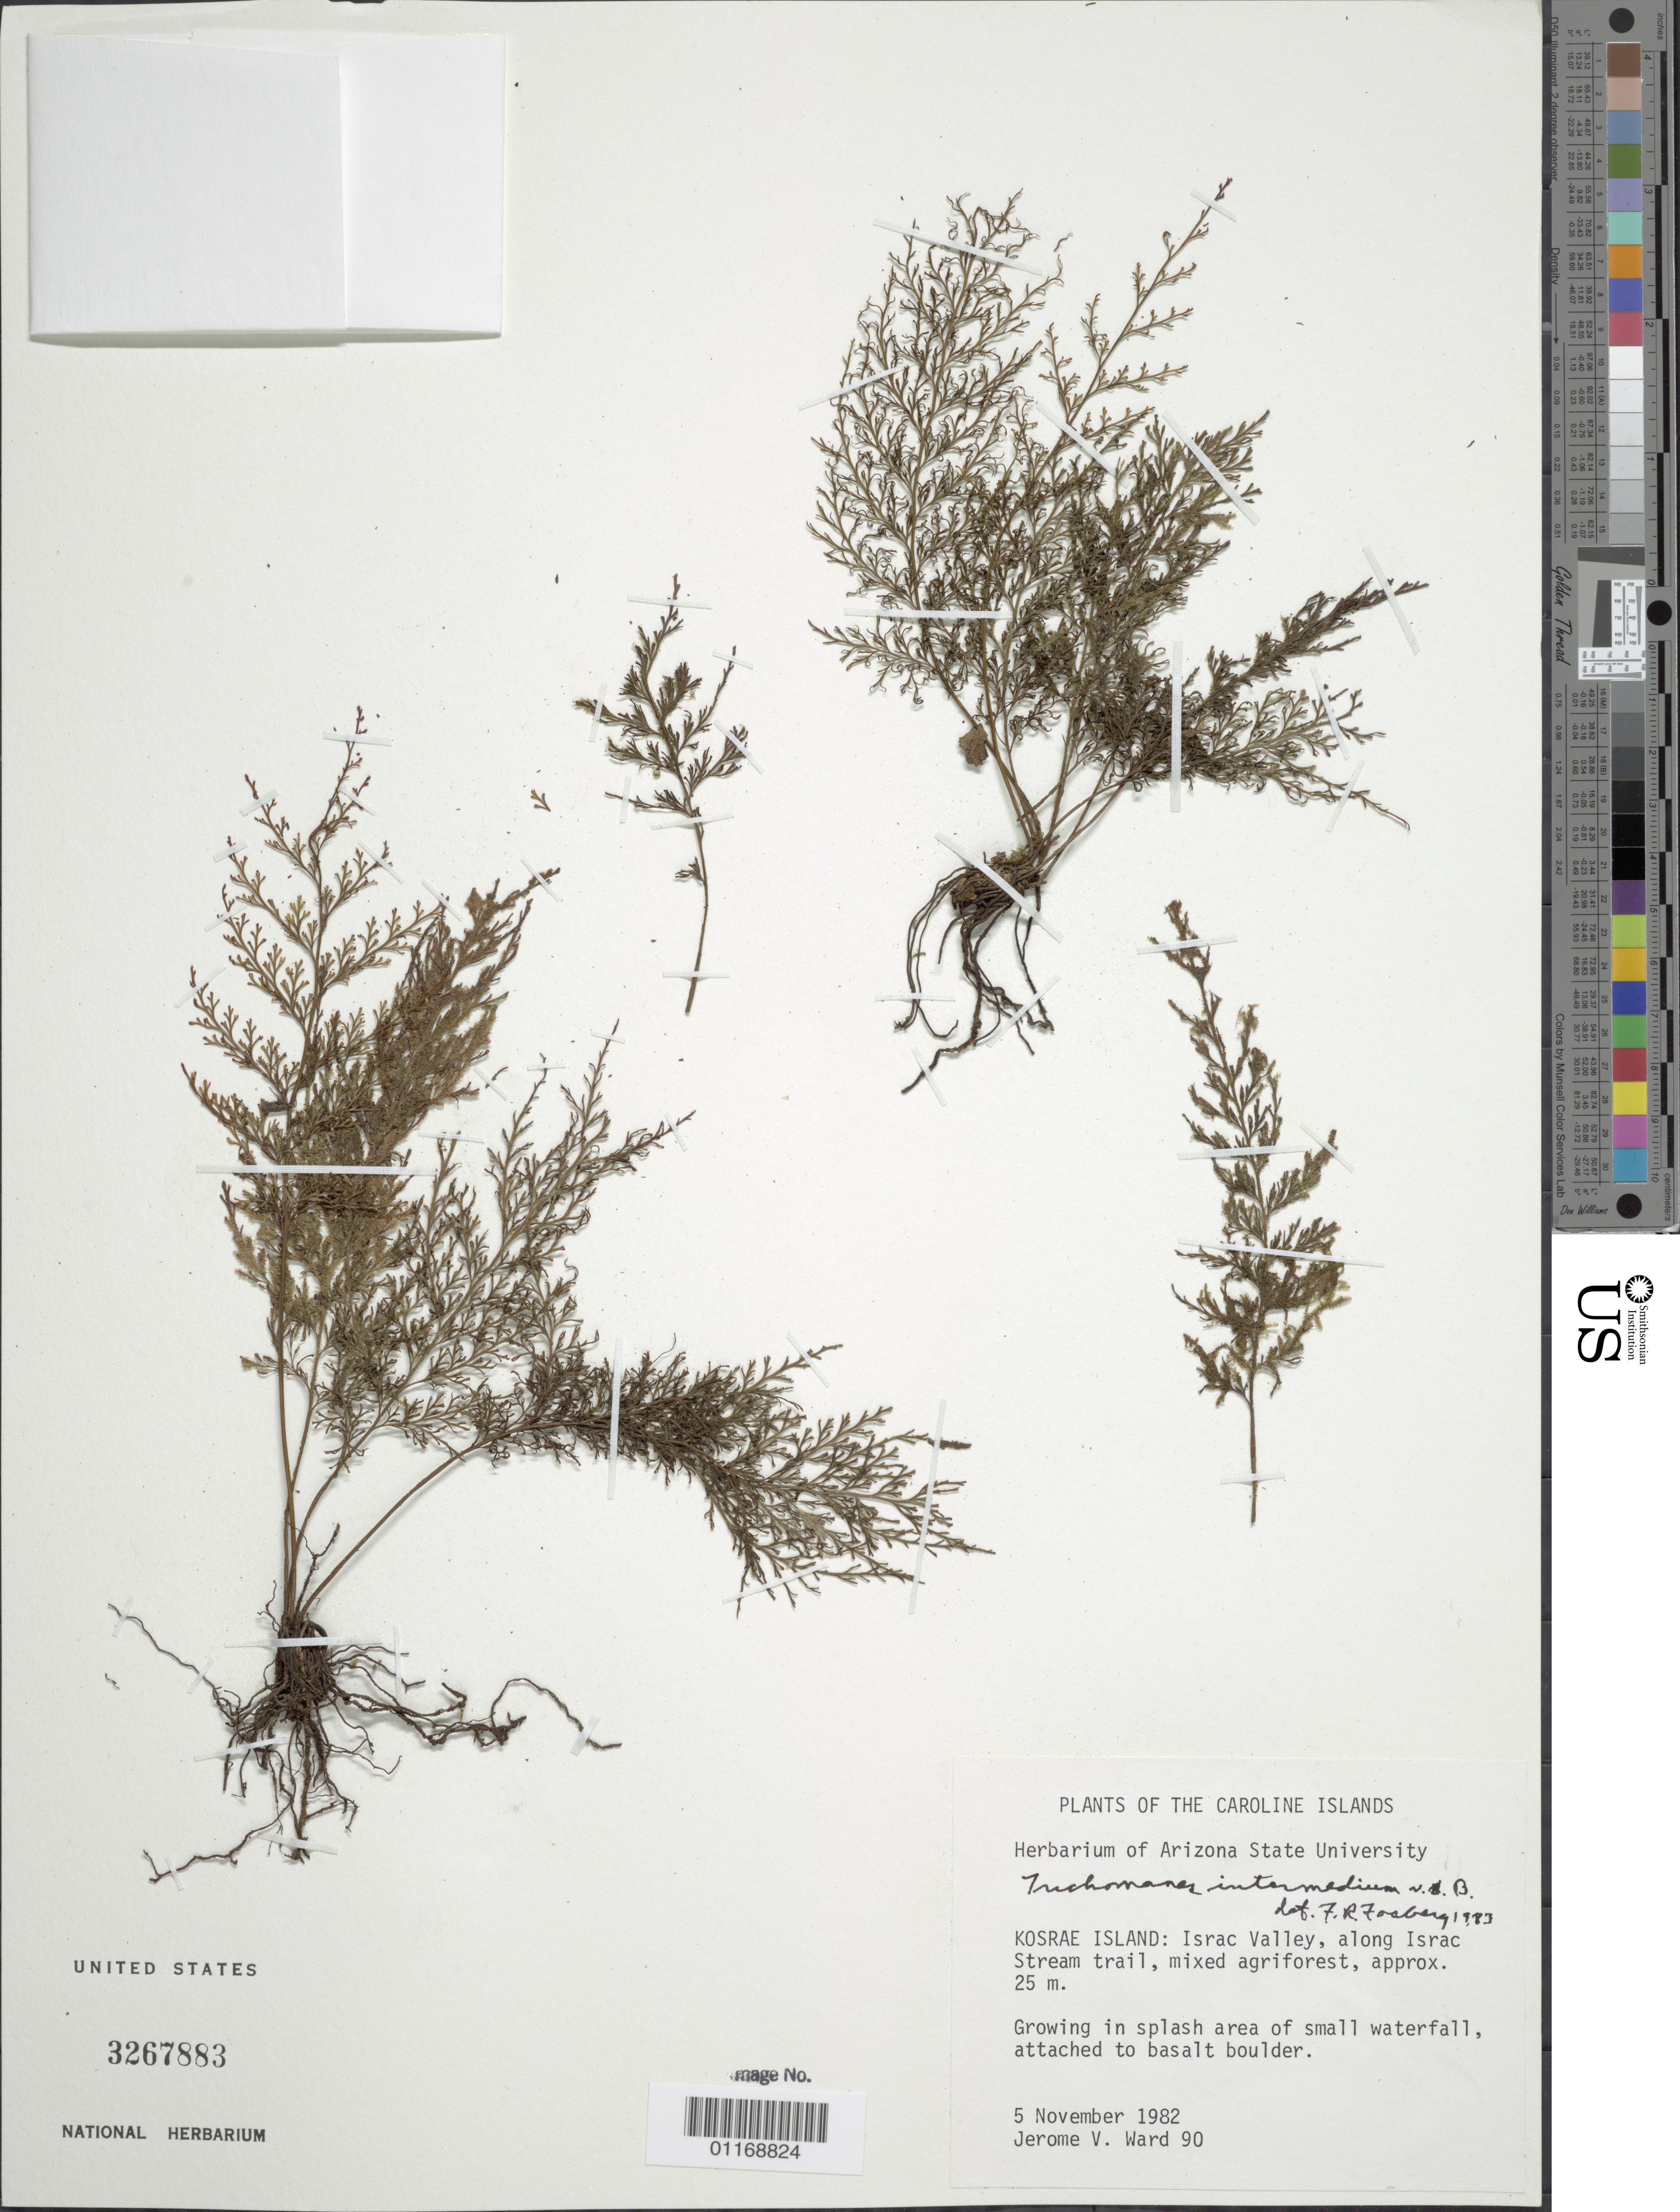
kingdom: Plantae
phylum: Tracheophyta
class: Polypodiopsida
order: Hymenophyllales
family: Hymenophyllaceae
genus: Crepidomanes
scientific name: Crepidomanes intermedium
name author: (Bosch) Ebihara & K. Iwats.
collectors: J. V. Ward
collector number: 90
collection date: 1982-11-05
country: Micronesia, Federated States of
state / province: Kosrae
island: Kosrae [Kusaie]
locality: Israc Valley, along Israc Stream trail,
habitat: gorwing in splash area of small waterfall, attached to basalt boulder.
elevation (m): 25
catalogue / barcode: US 3267883